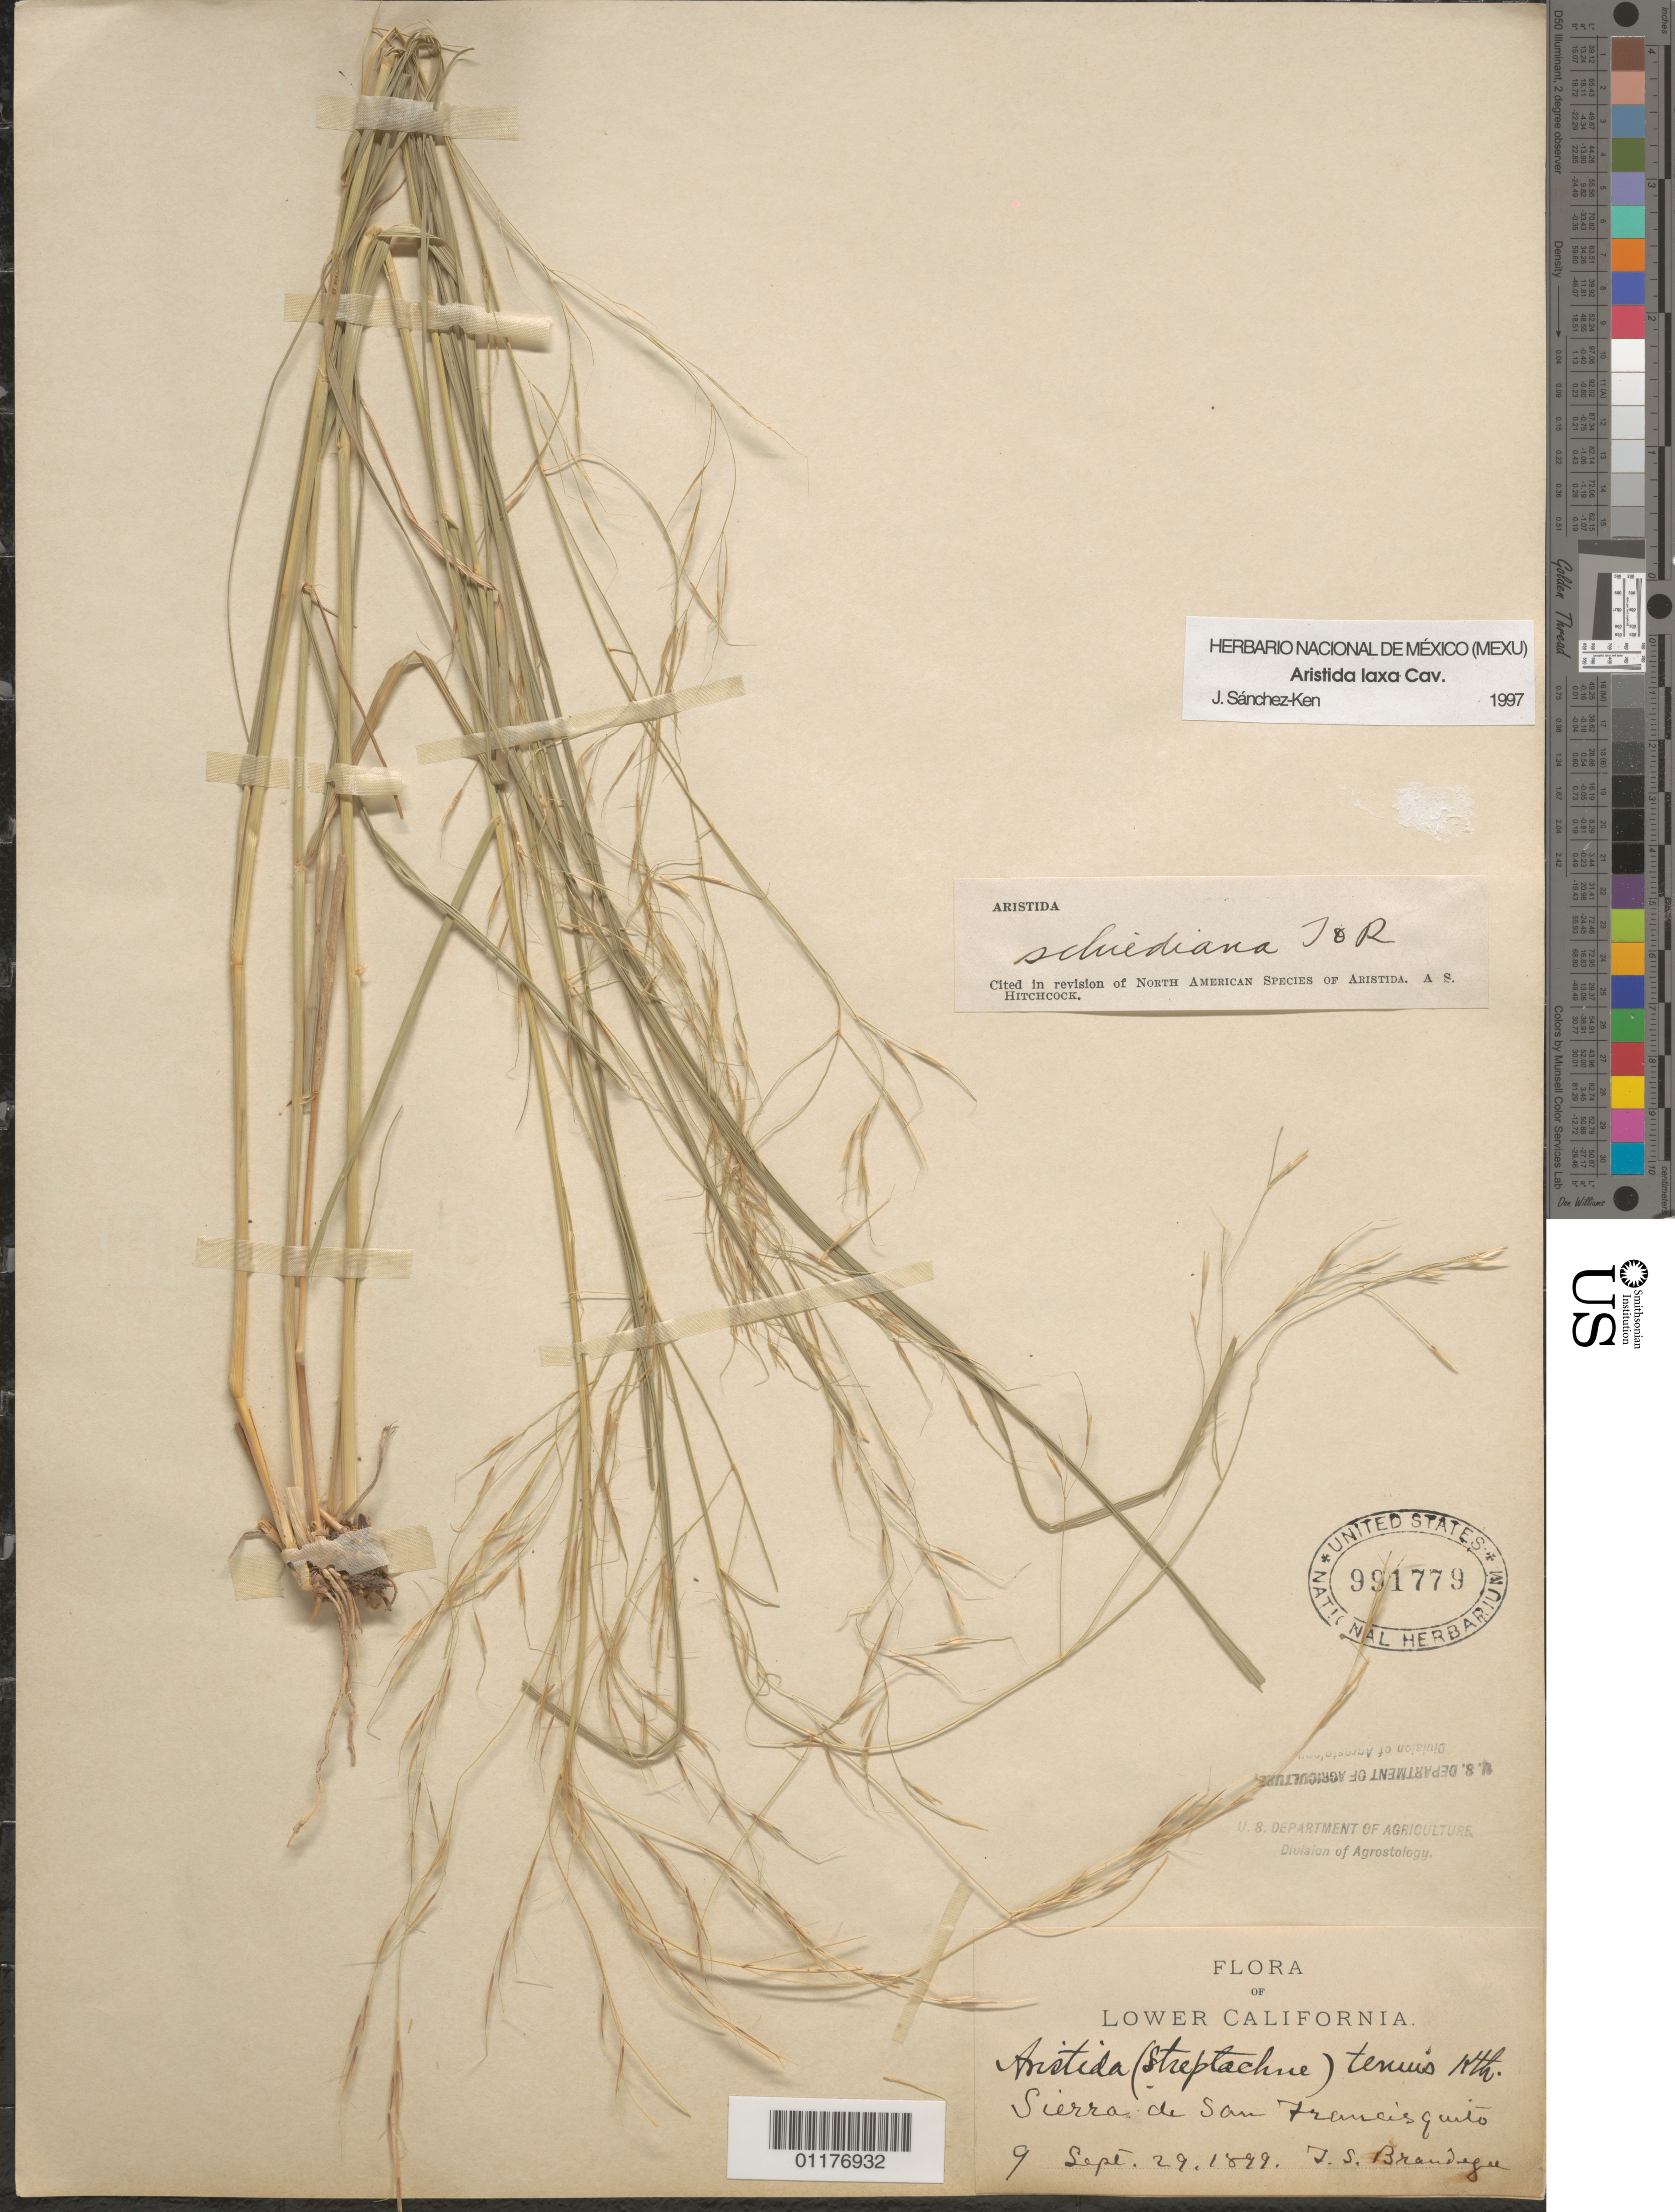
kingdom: Plantae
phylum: Tracheophyta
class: Liliopsida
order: Poales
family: Poaceae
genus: Aristida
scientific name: Aristida laxa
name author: Cav.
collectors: T. S. Brandegee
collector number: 9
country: United States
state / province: California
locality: Sierra de San Francisquito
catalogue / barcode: US 991779